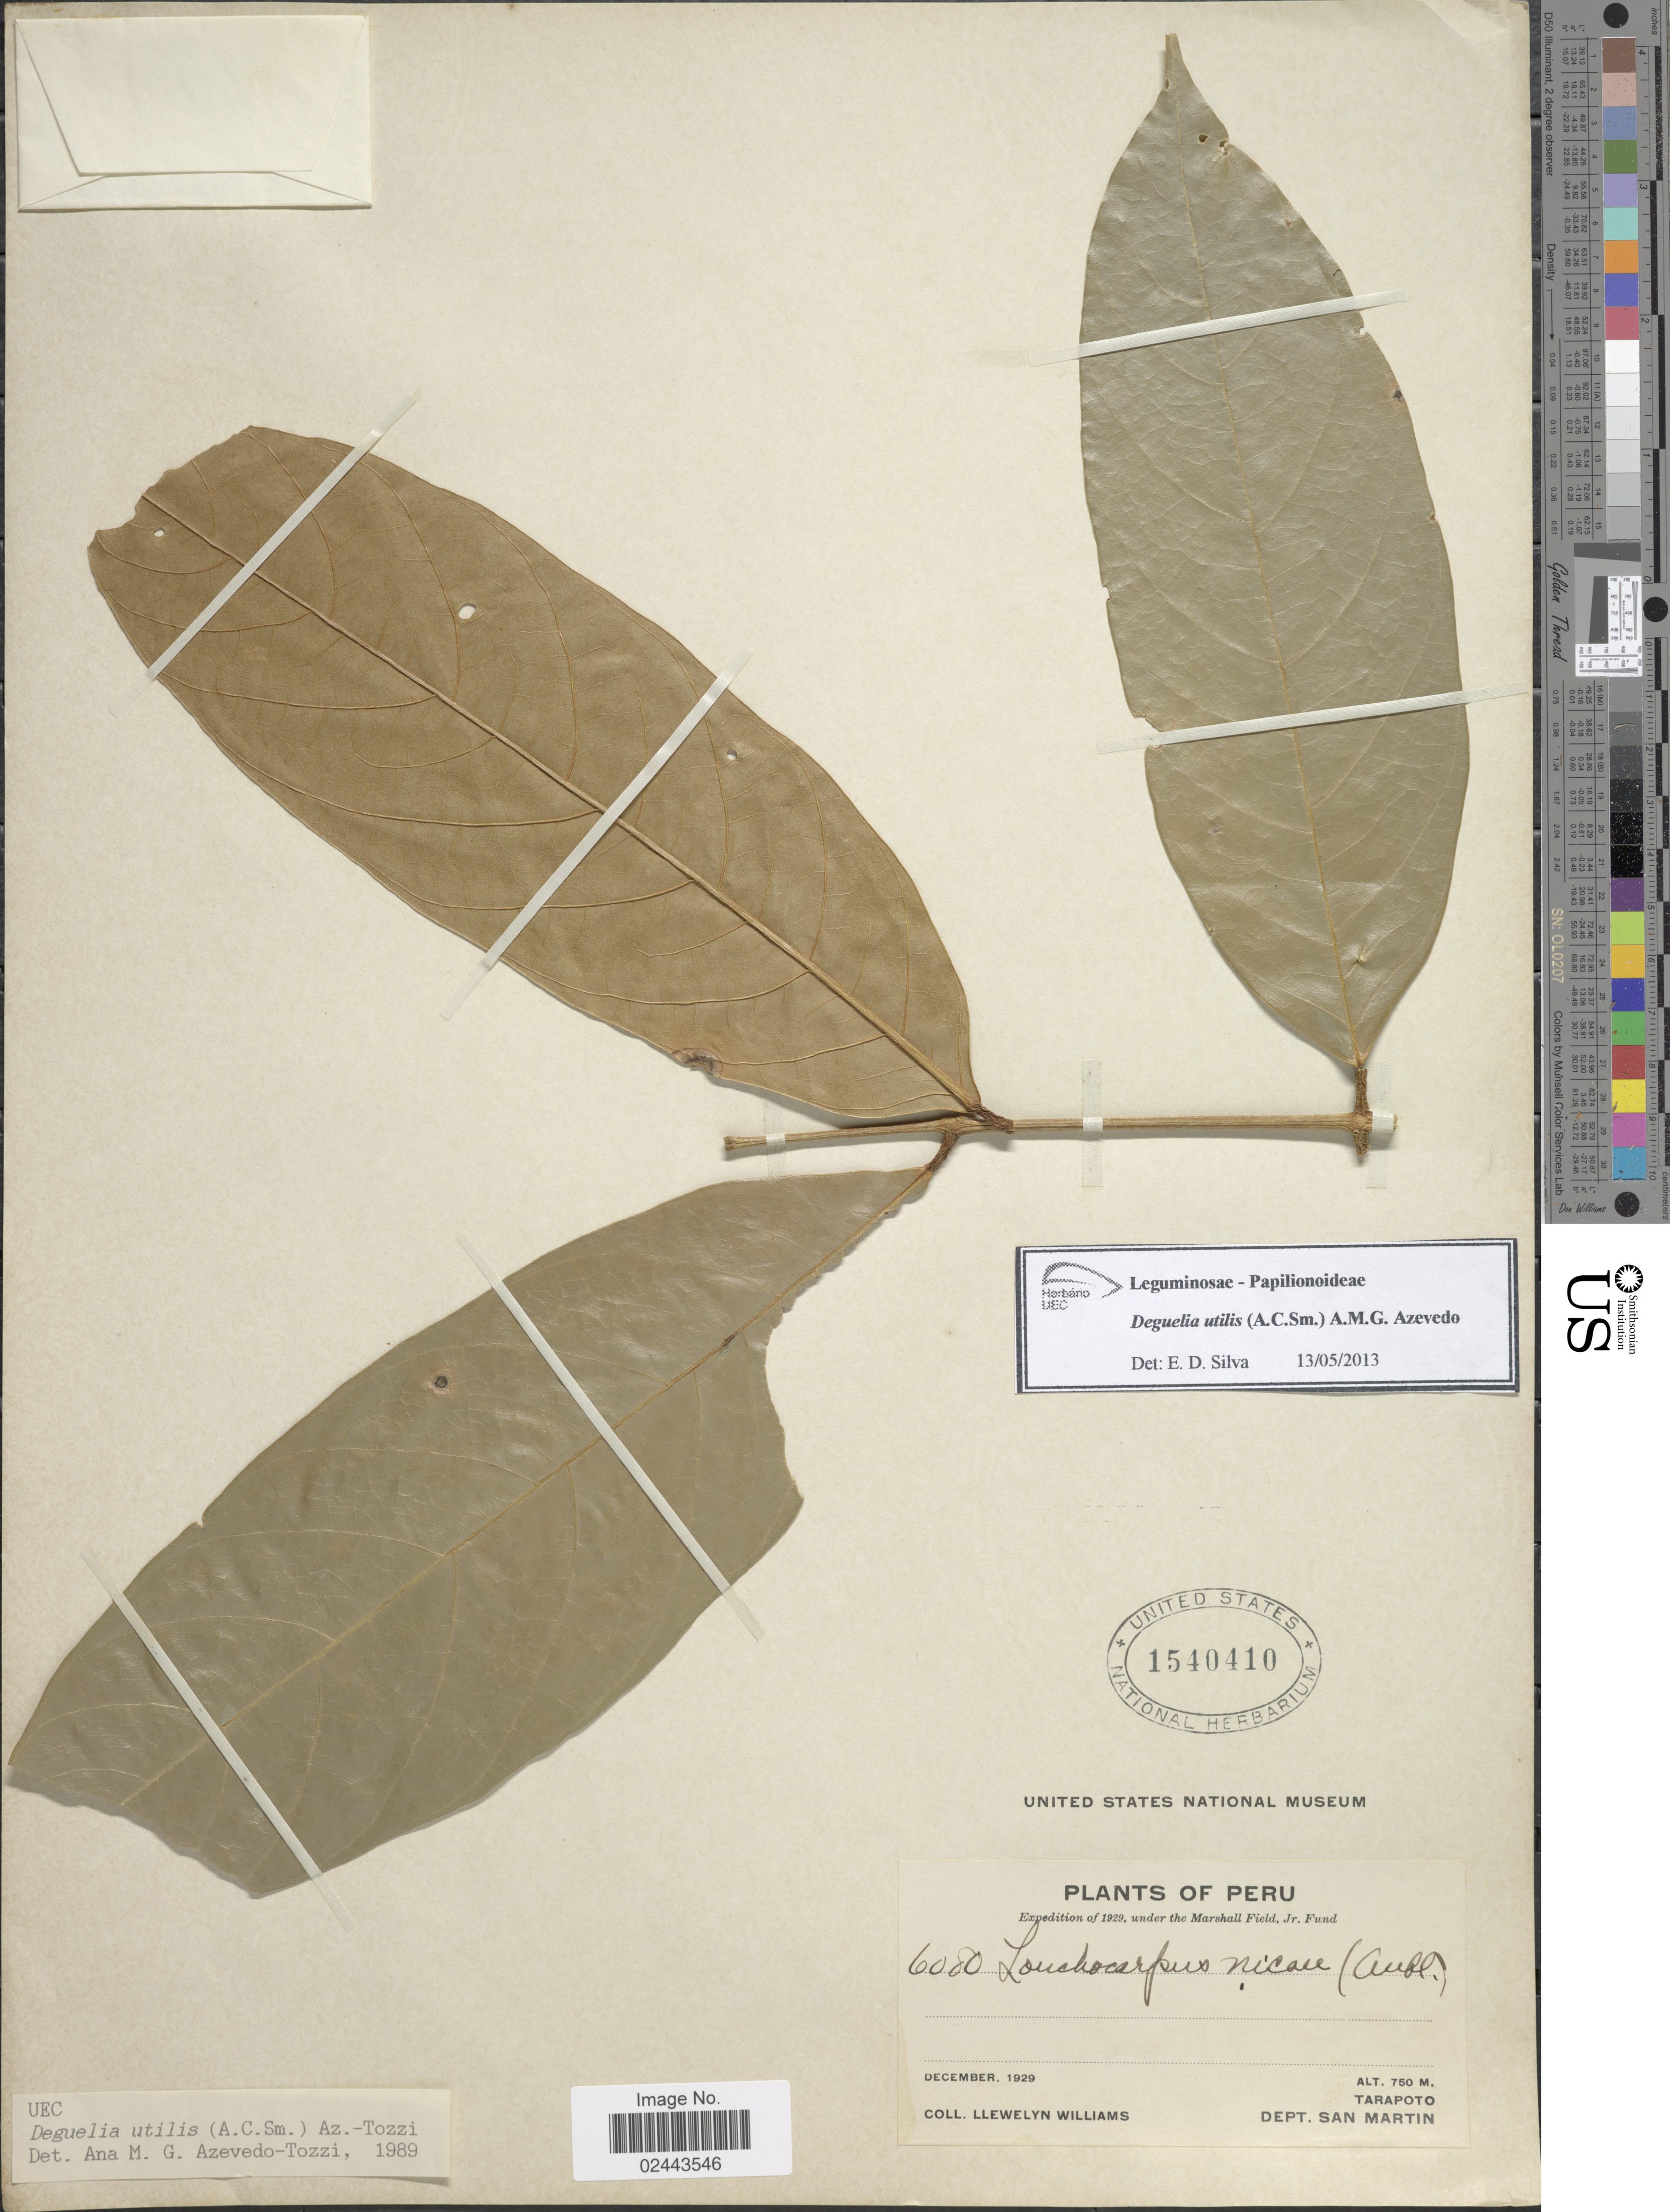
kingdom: Plantae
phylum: Tracheophyta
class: Magnoliopsida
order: Fabales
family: Fabaceae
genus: Deguelia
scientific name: Deguelia utilis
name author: (A.C. Sm.) A.M.G. Azevedo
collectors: Ll. Williams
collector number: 6080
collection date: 1929-12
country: Peru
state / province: San Martín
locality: Tarapoto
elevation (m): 750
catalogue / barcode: US 1540410